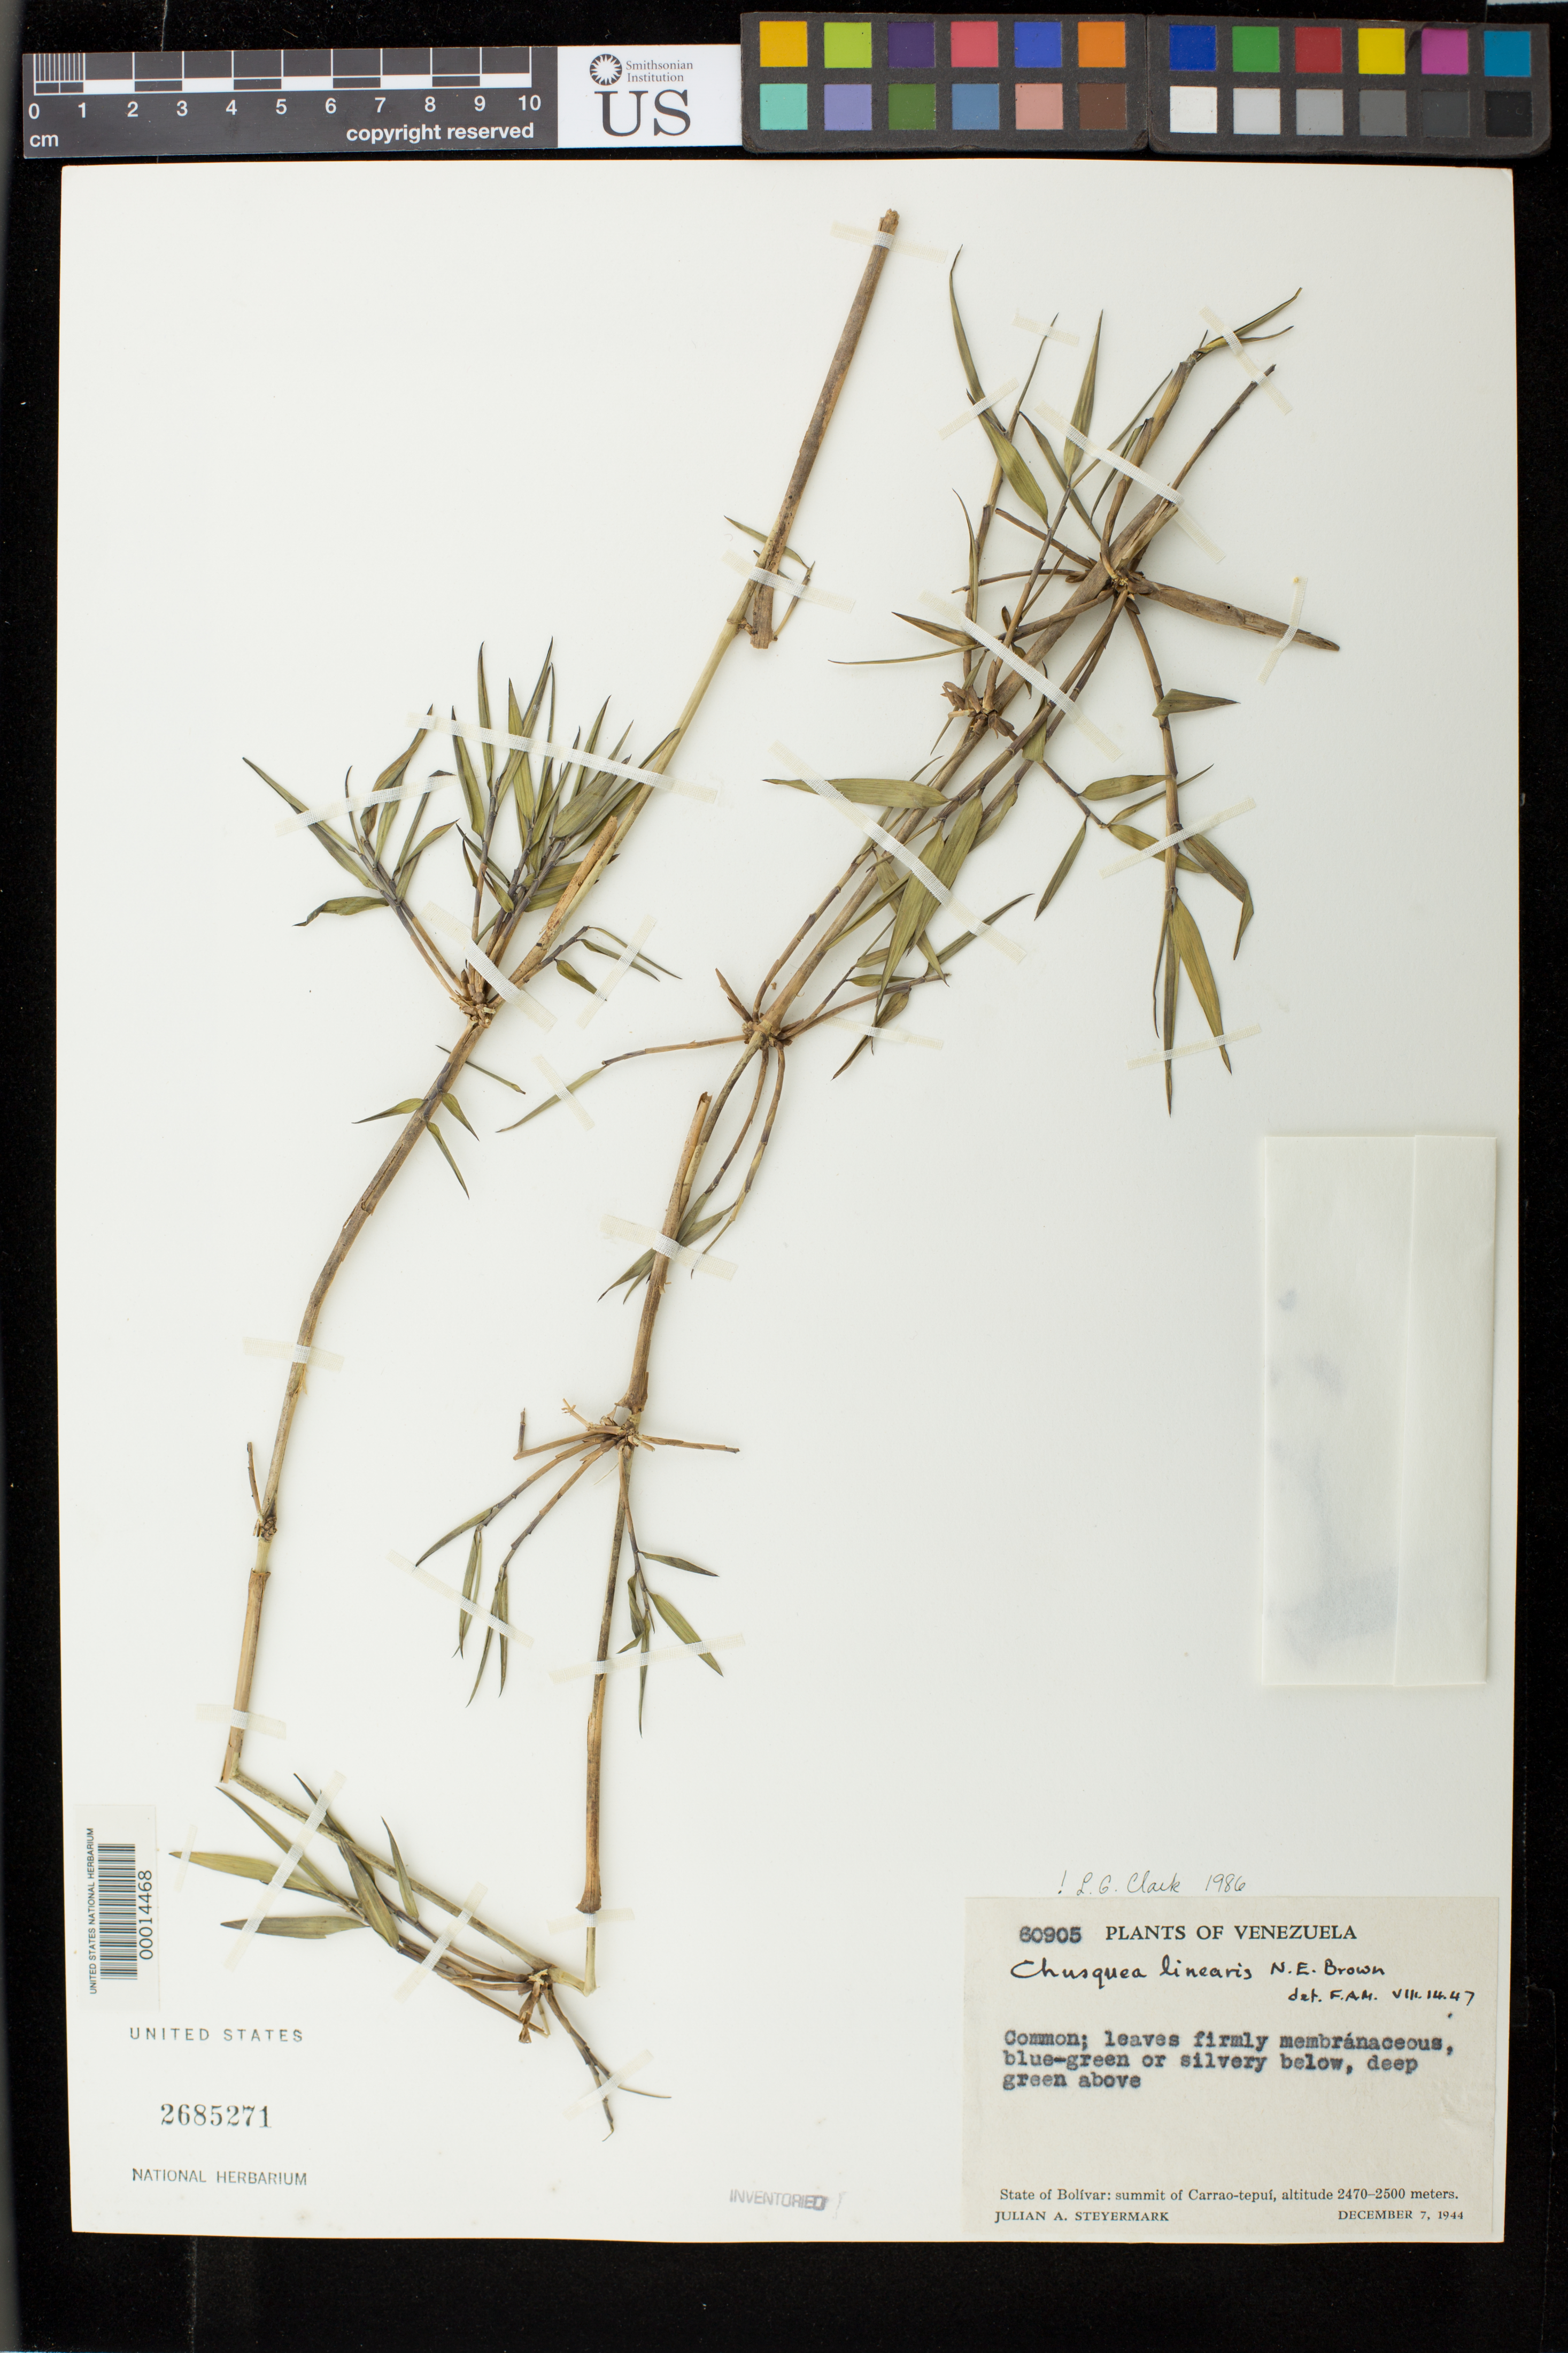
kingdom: Plantae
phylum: Tracheophyta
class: Liliopsida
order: Poales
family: Poaceae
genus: Chusquea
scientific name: Chusquea linearis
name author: N.E. Br.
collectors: J. Steyermark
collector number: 60905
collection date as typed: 07 Dec 1944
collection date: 1944-12-07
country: Venezuela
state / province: Bolivar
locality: Summit of Carrao-tepui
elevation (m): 2470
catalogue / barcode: US 2685271